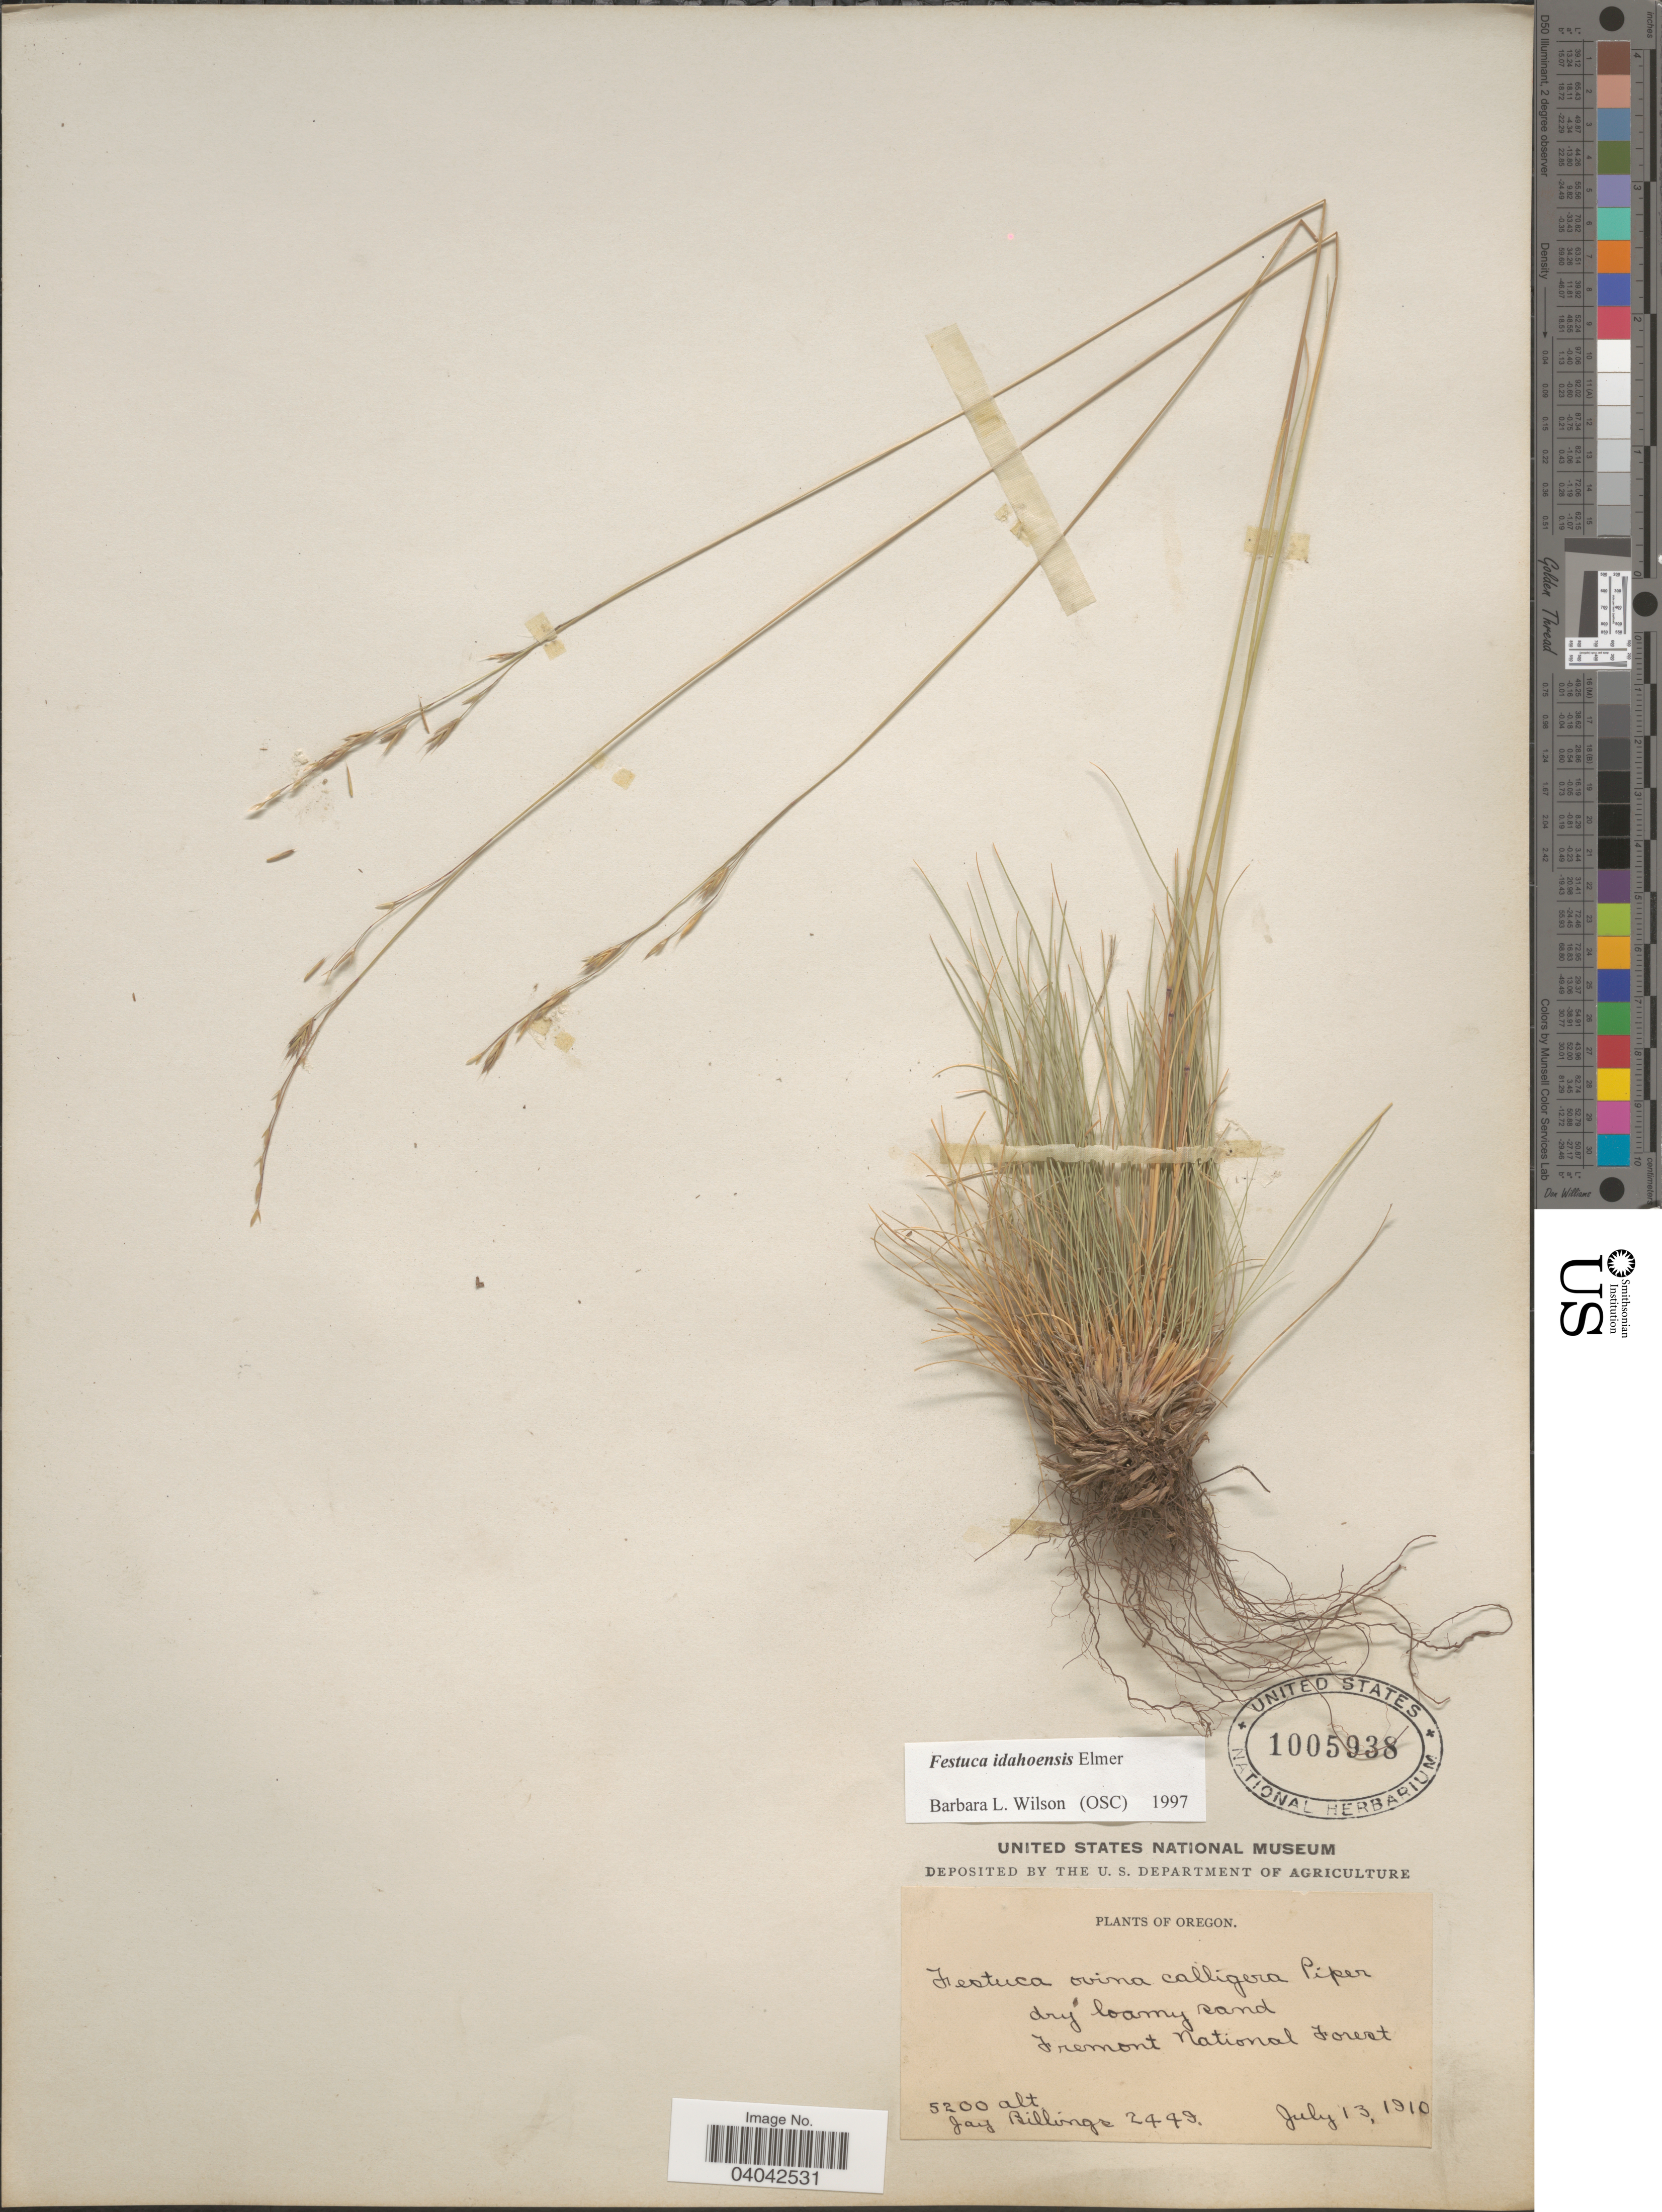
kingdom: Plantae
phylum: Tracheophyta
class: Liliopsida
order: Poales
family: Poaceae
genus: Festuca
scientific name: Festuca idahoensis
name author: Elmer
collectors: J. Billings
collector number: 2449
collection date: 1910-07-13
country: United States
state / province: Oregon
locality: Fremont National Forest.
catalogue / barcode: US 1005938